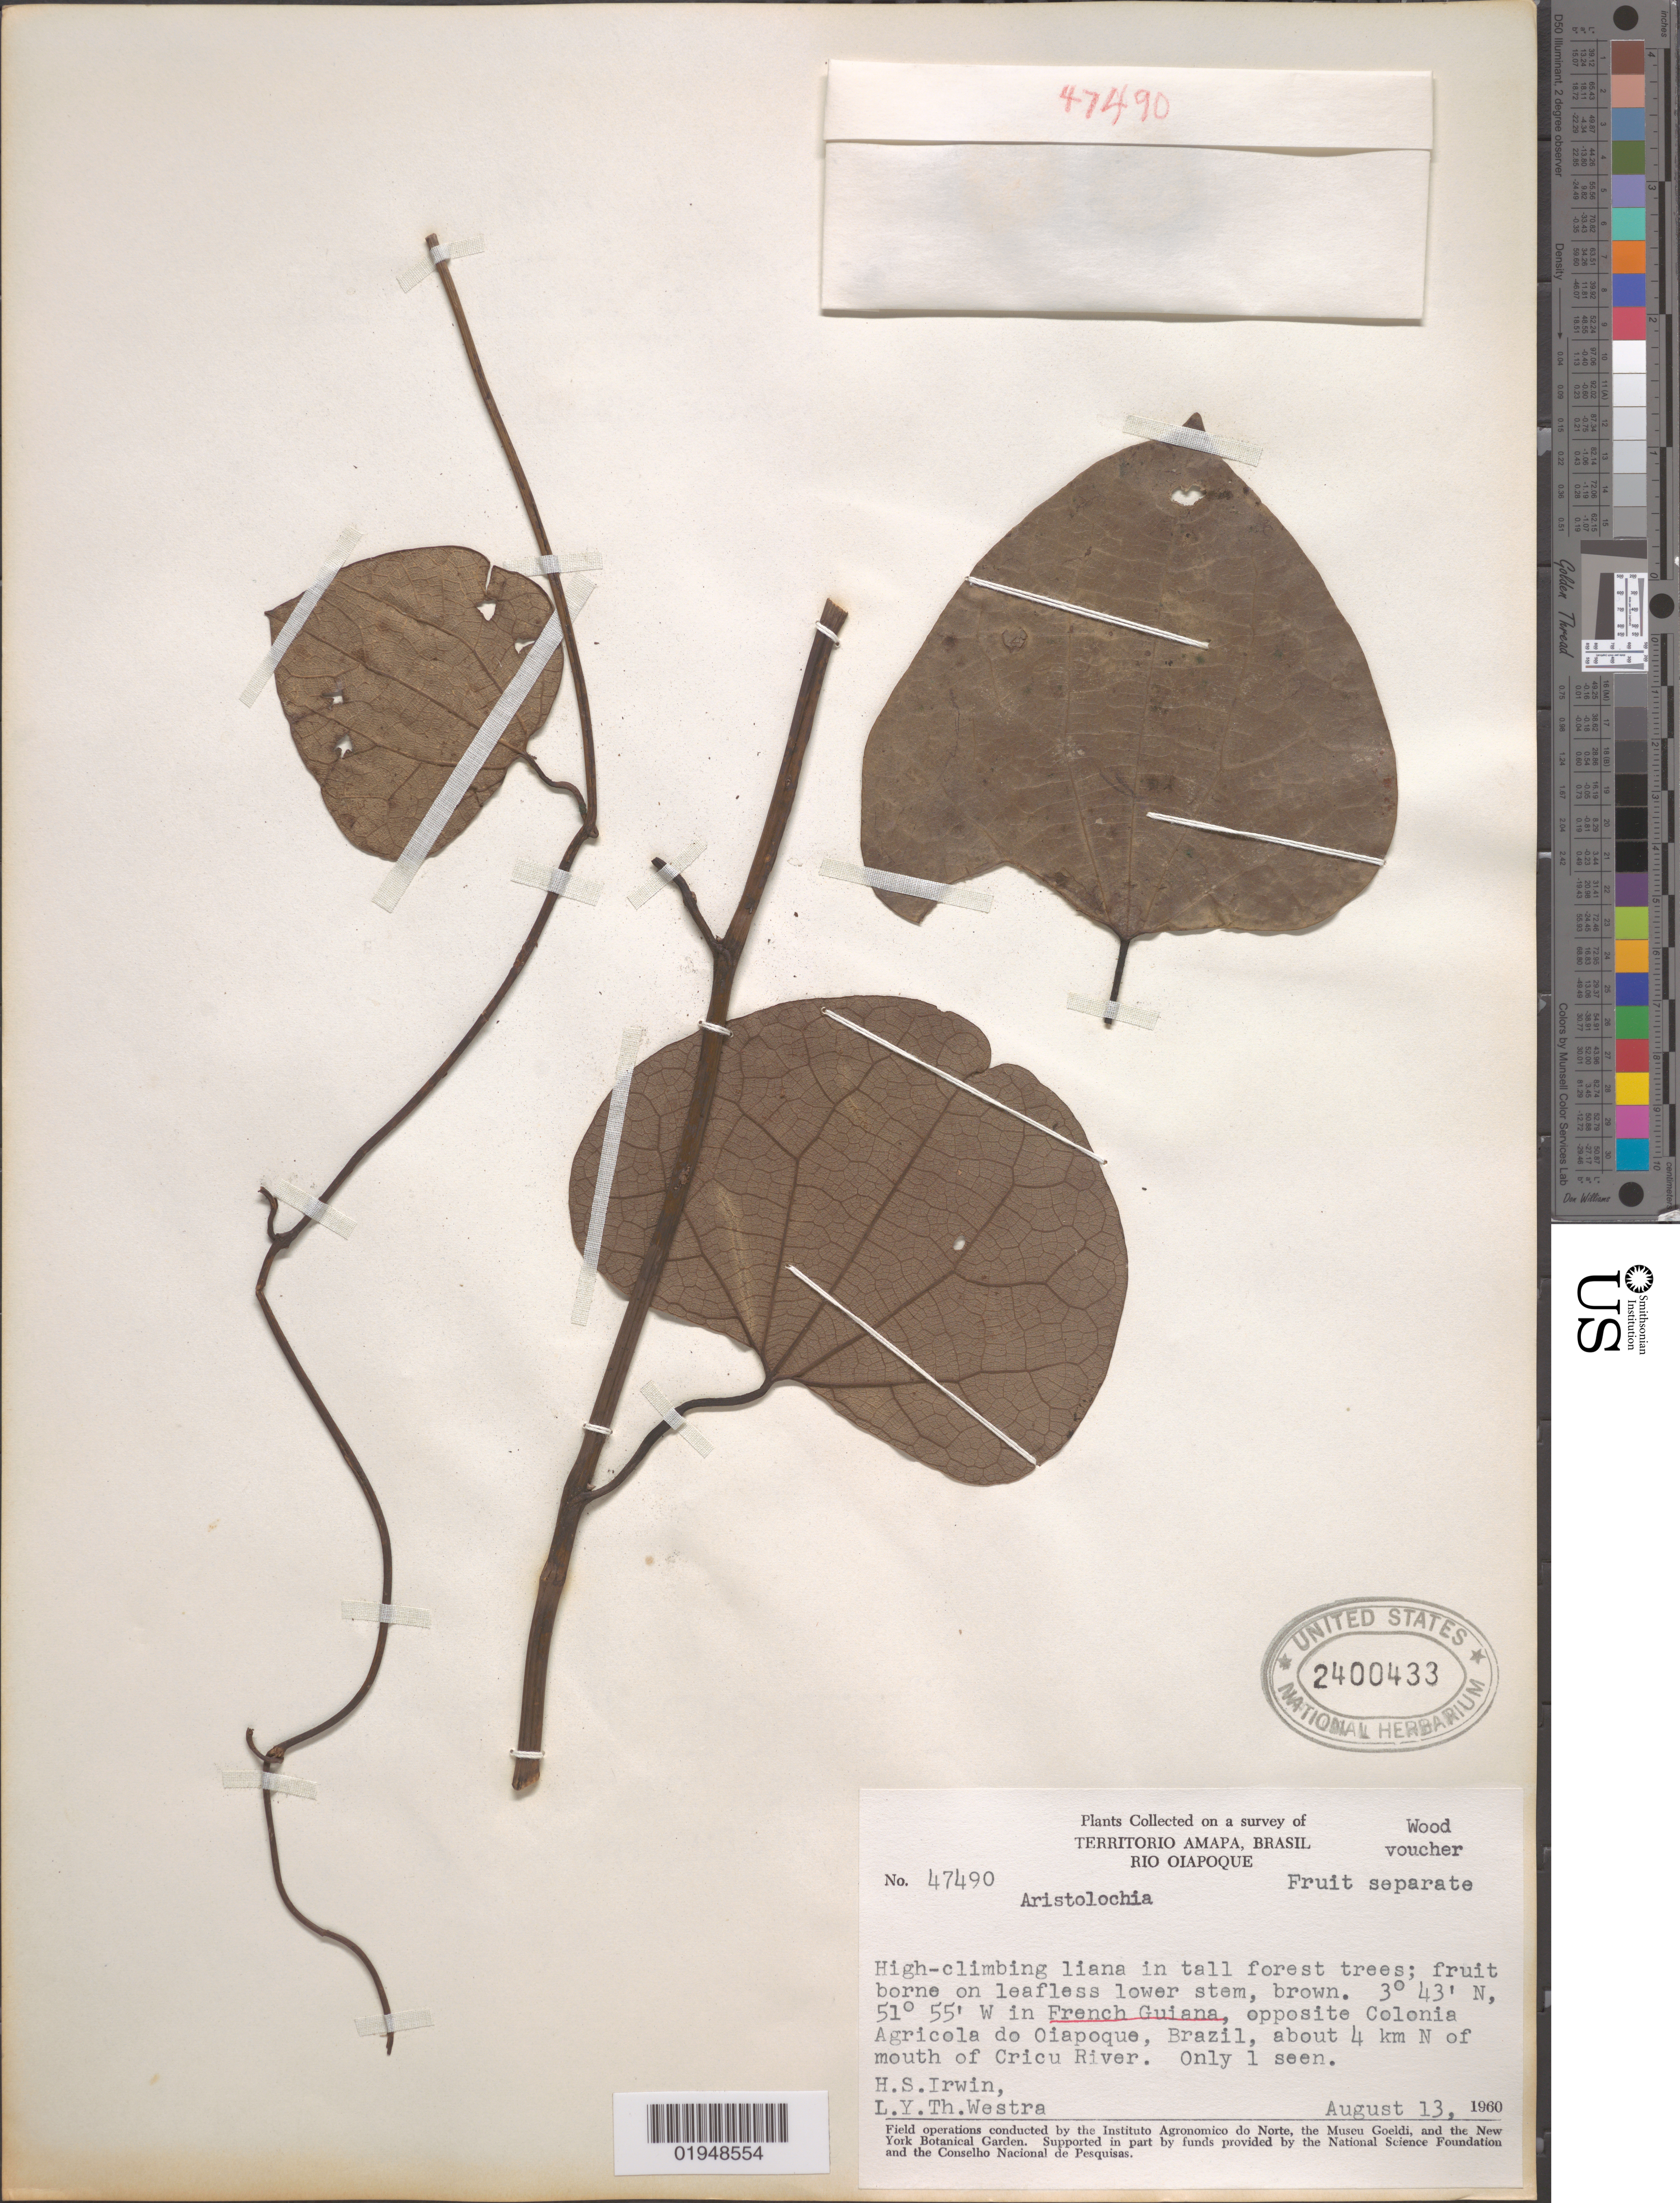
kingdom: Plantae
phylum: Tracheophyta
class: Magnoliopsida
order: Piperales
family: Aristolochiaceae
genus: Aristolochia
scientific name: Aristolochia sp.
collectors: H. Irwin & L. Y. T. Westra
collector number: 47490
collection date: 1960-08-13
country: French Guiana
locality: Plants collected on a survey of Territorio Amapa, Brasil, Rio Oiapoque. About 10m above ground. In forest shade. In French Guiana, opposite Colonia Agricola do Oiapoque, Brazil, about 4 km N of mouth of Cricu River. Locally common.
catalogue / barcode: US 2400433